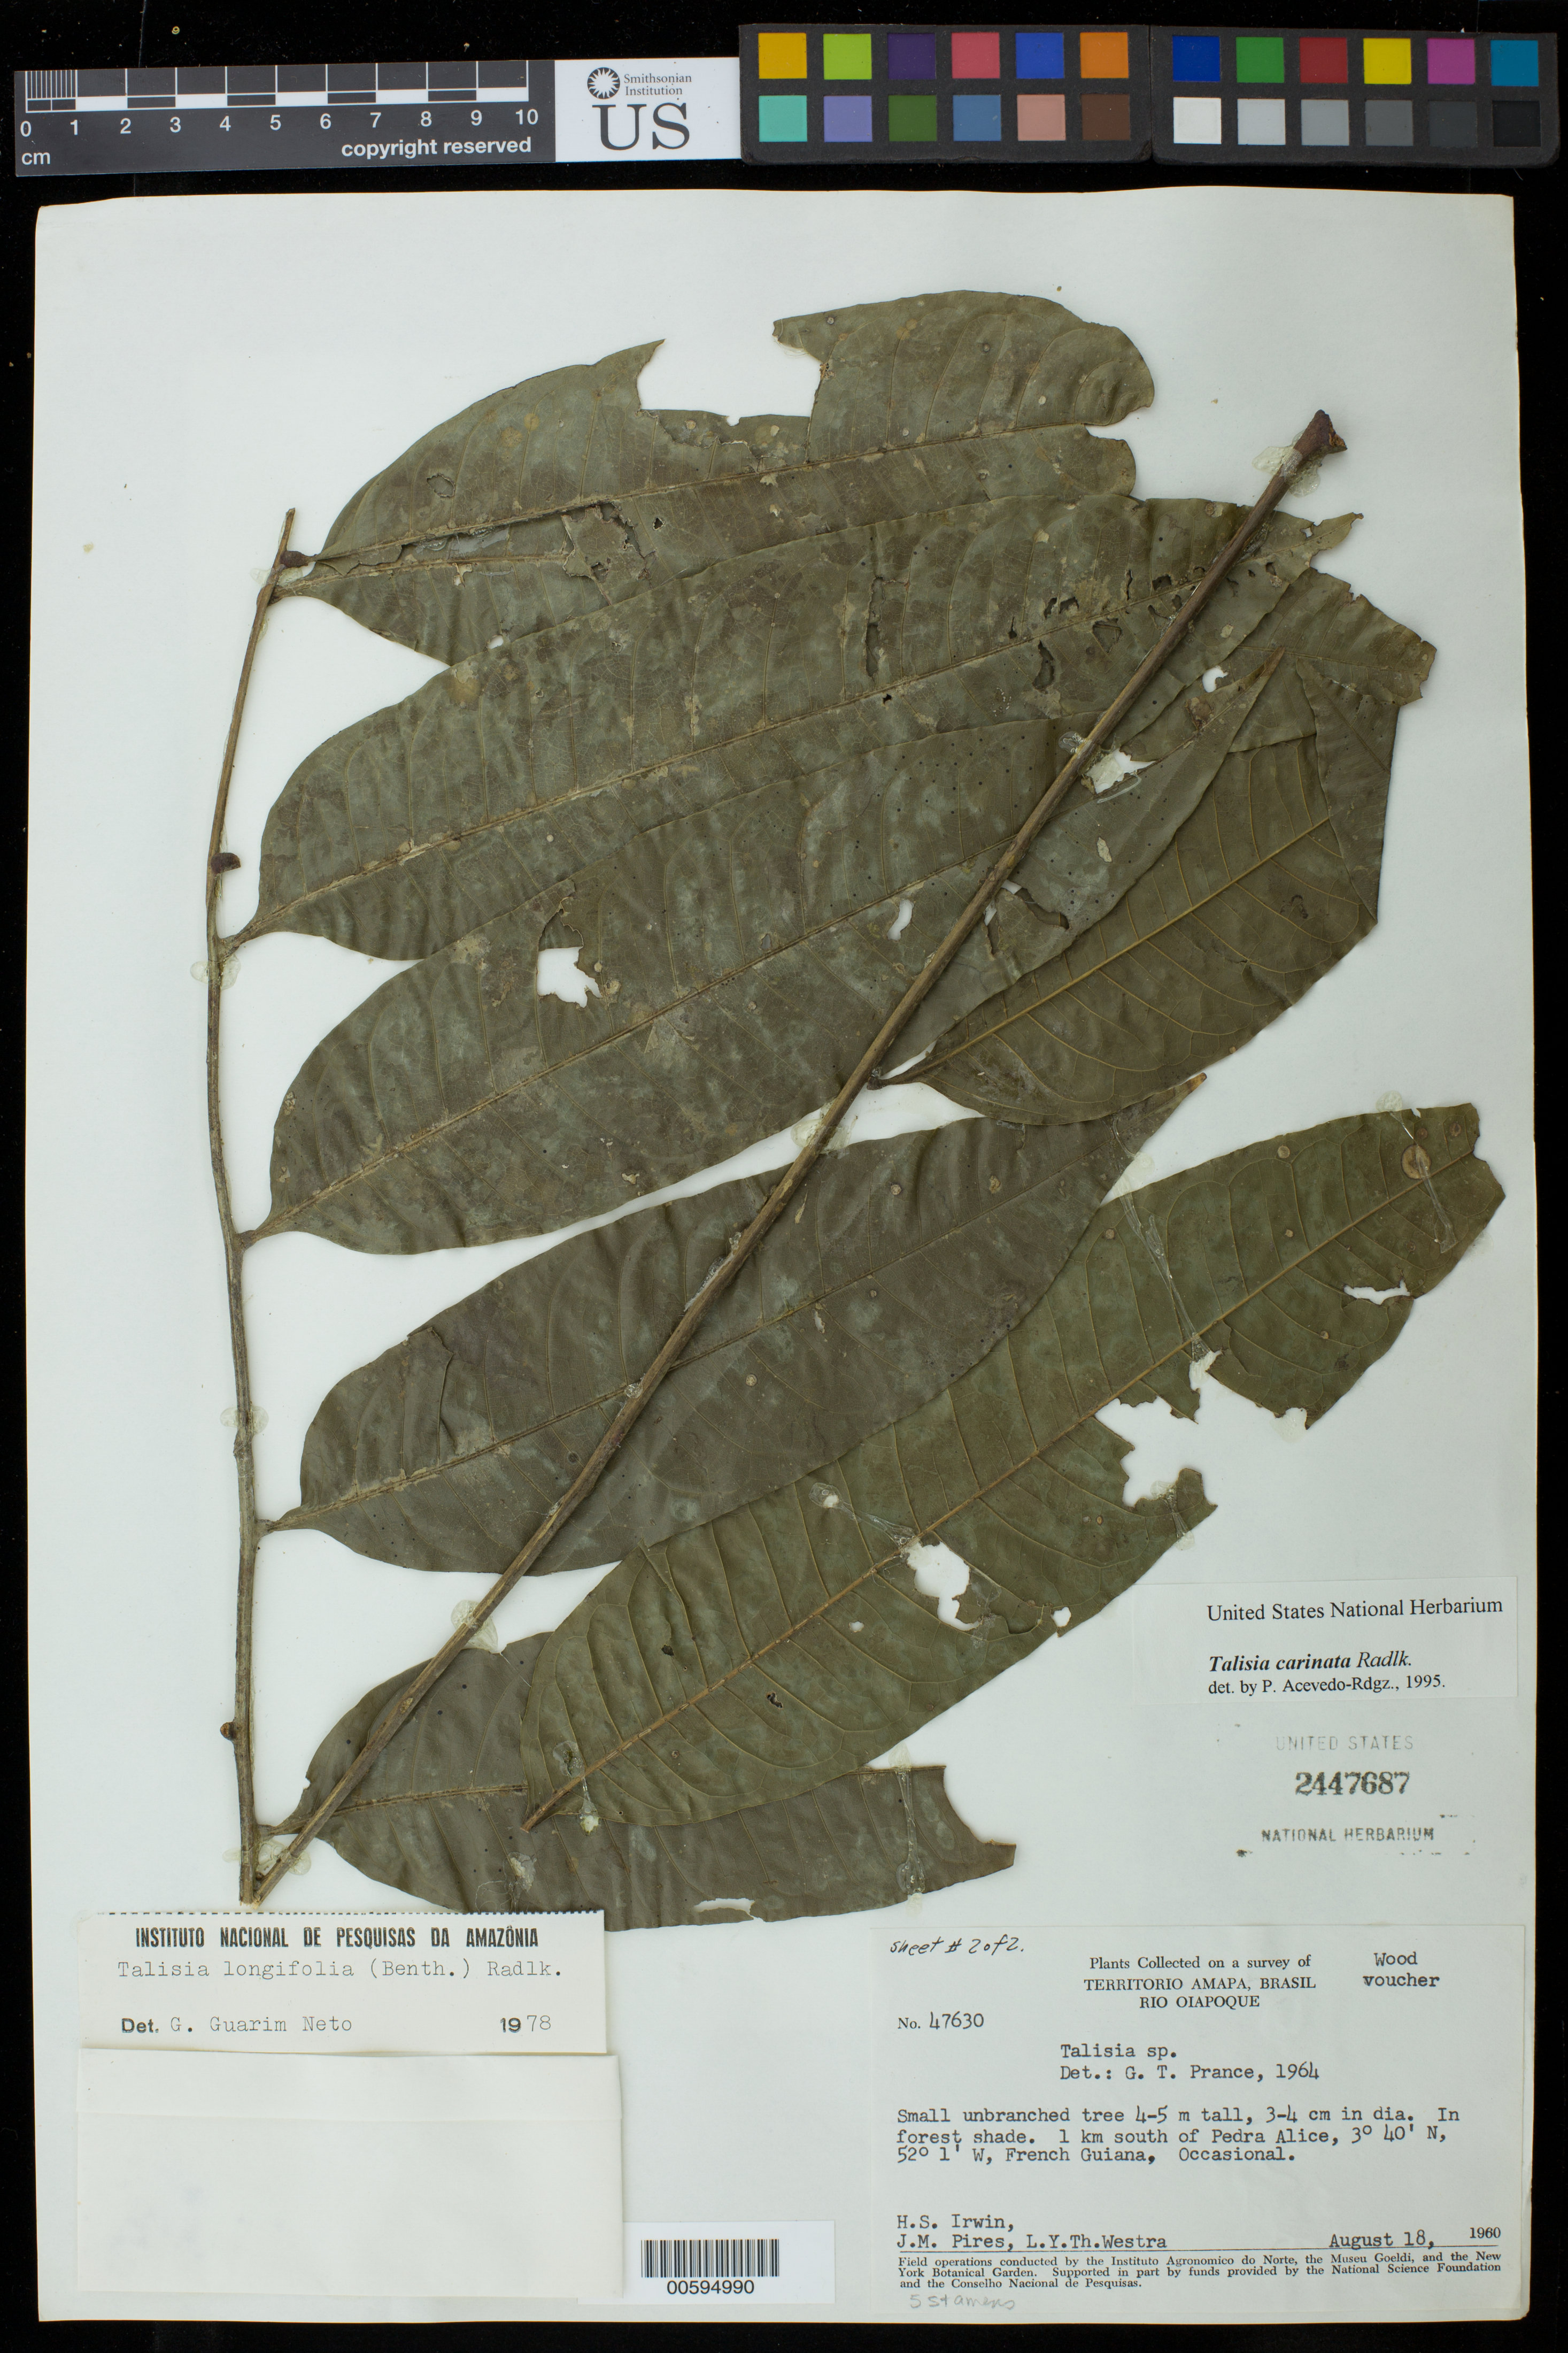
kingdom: Plantae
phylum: Tracheophyta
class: Magnoliopsida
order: Sapindales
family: Sapindaceae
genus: Talisia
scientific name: Talisia carinata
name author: Radlk.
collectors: H. Irwin & et al.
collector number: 47630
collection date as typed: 18 Aug 1960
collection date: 1960-08-18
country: French Guiana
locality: Pedra Alice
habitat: Forest shade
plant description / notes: US-2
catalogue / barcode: US 2447687